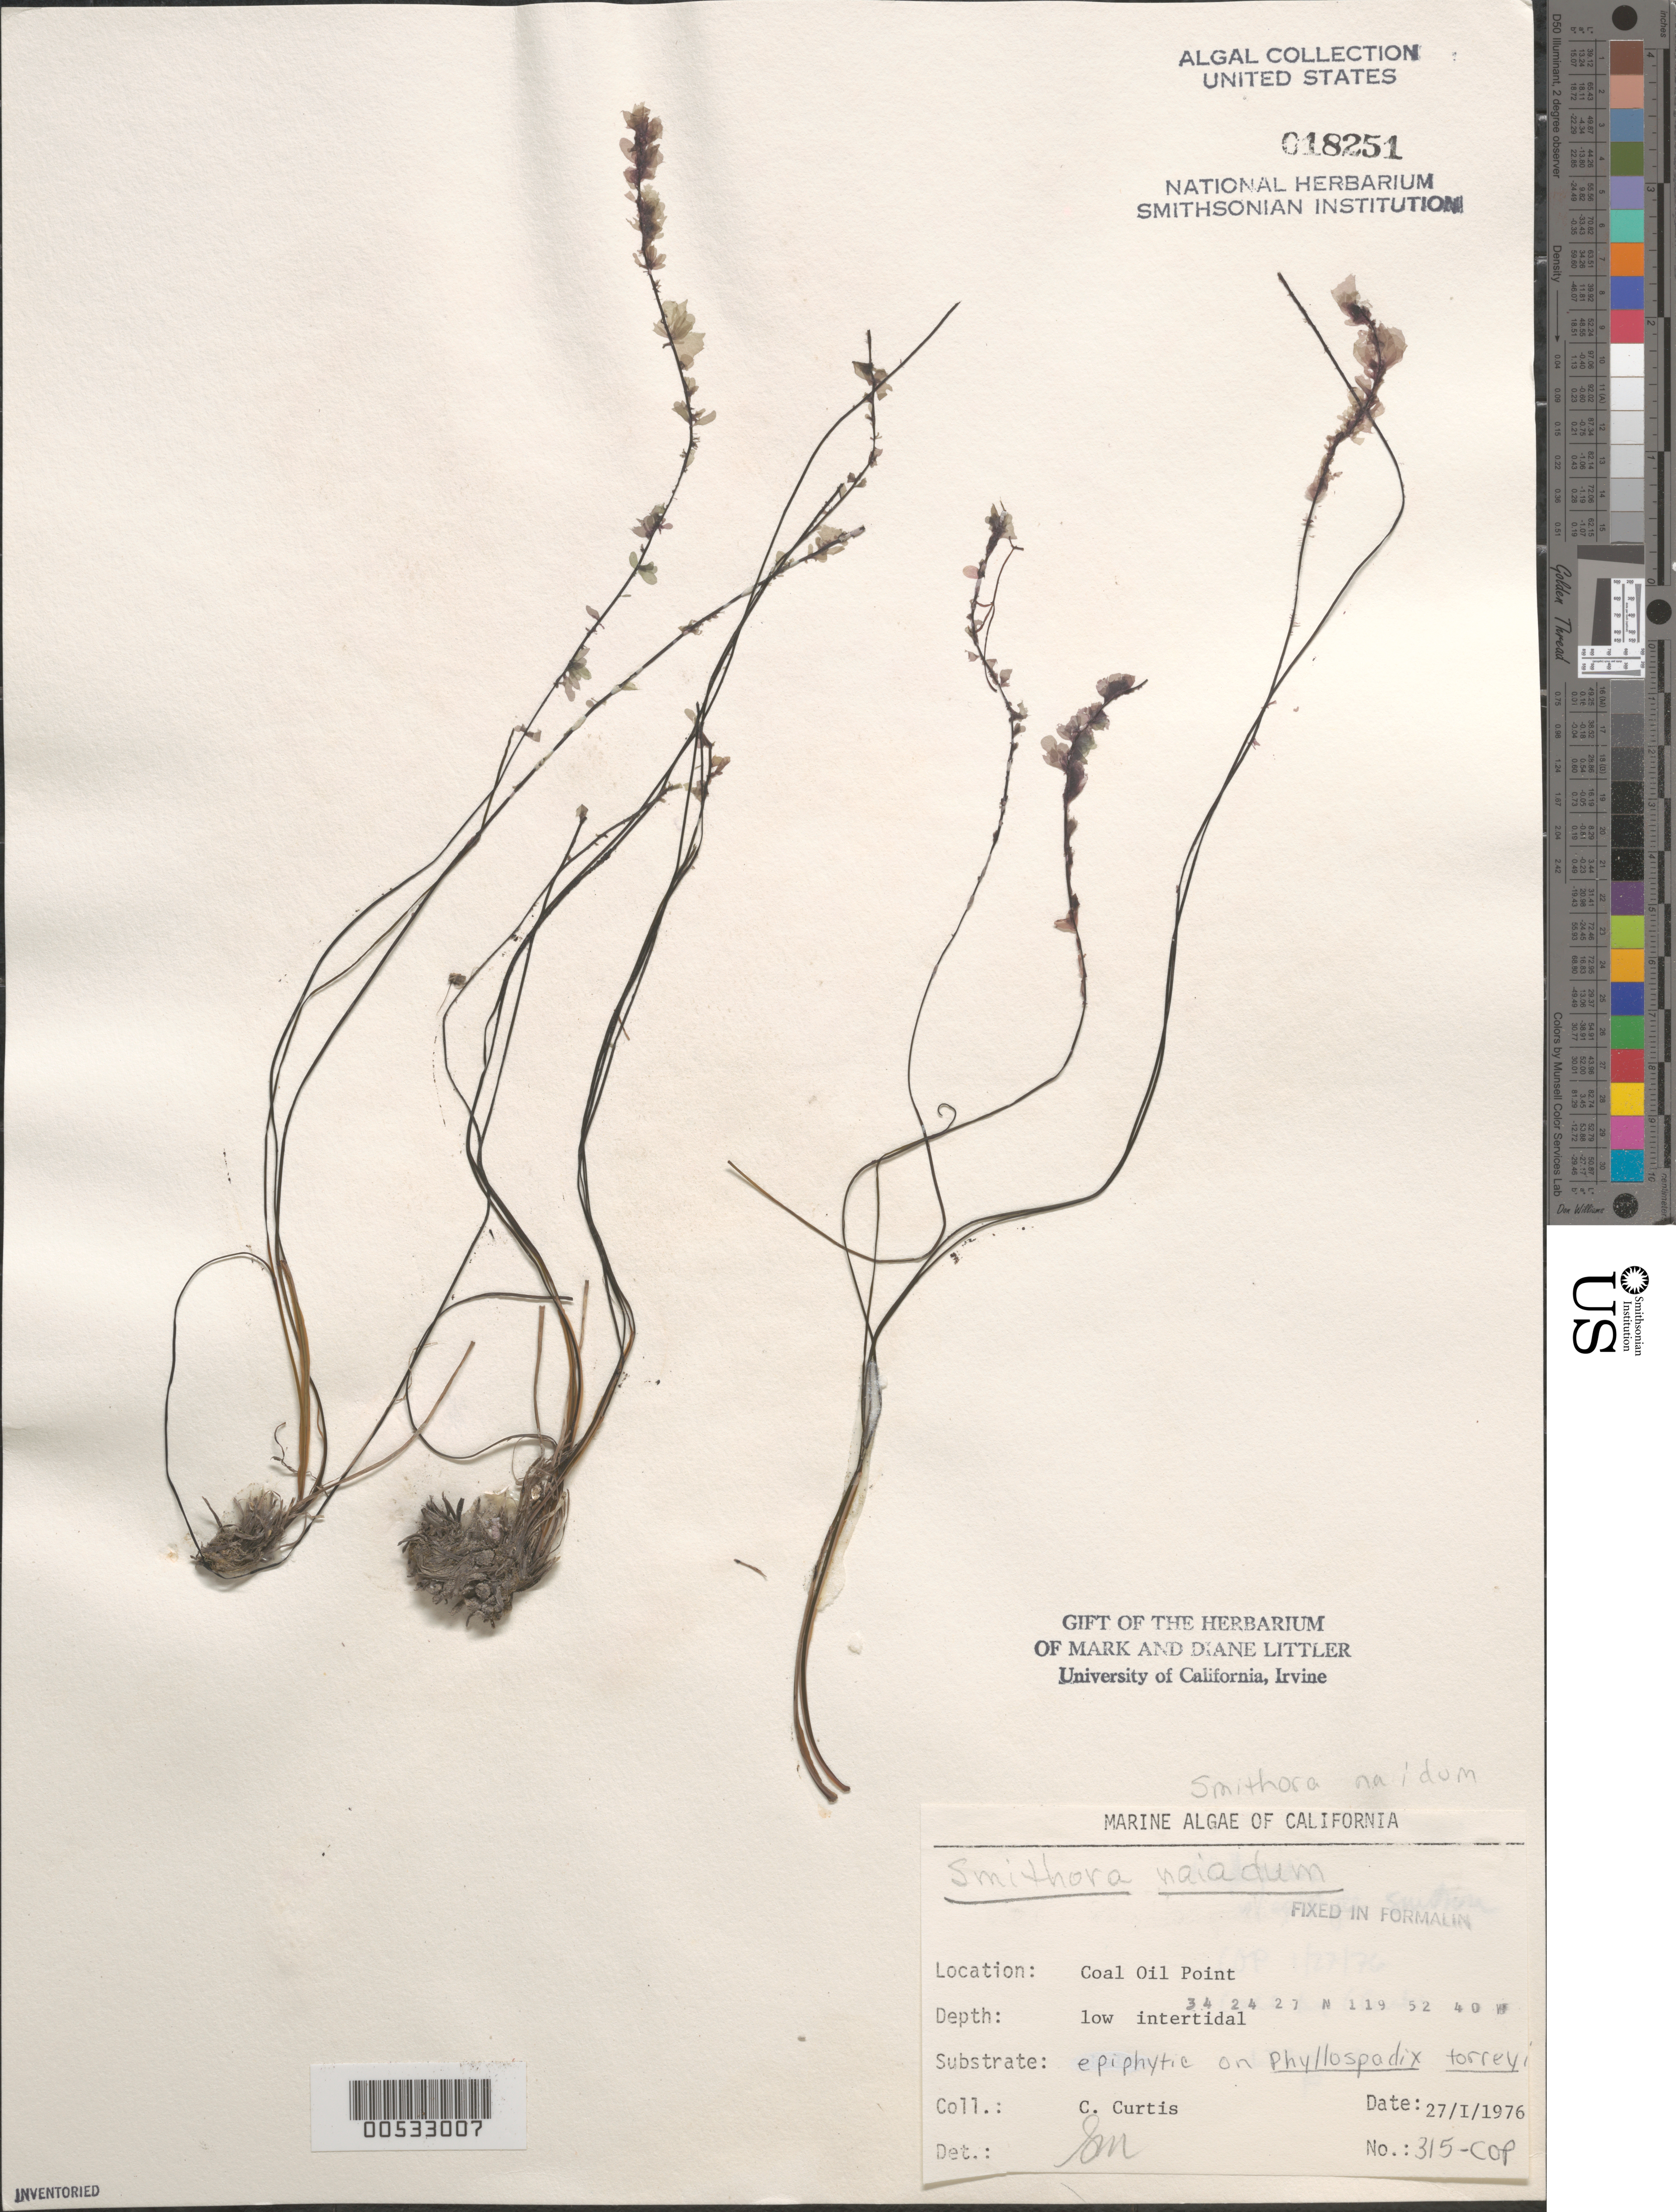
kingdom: Plantae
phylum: Rhodophyta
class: Compsopogonophyceae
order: Erythropeltidales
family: Erythrotrichiaceae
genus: Smithora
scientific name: Smithora naiadum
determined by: Murray, S. N.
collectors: C. Curtis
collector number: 315-cop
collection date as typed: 27 Jan 1976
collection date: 1976-01-27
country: United States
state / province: California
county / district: Santa Barbara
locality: Coal Oil Point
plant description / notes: BLM-SOCALBIGHT Rocky Intertidal Survey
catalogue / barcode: US 18251